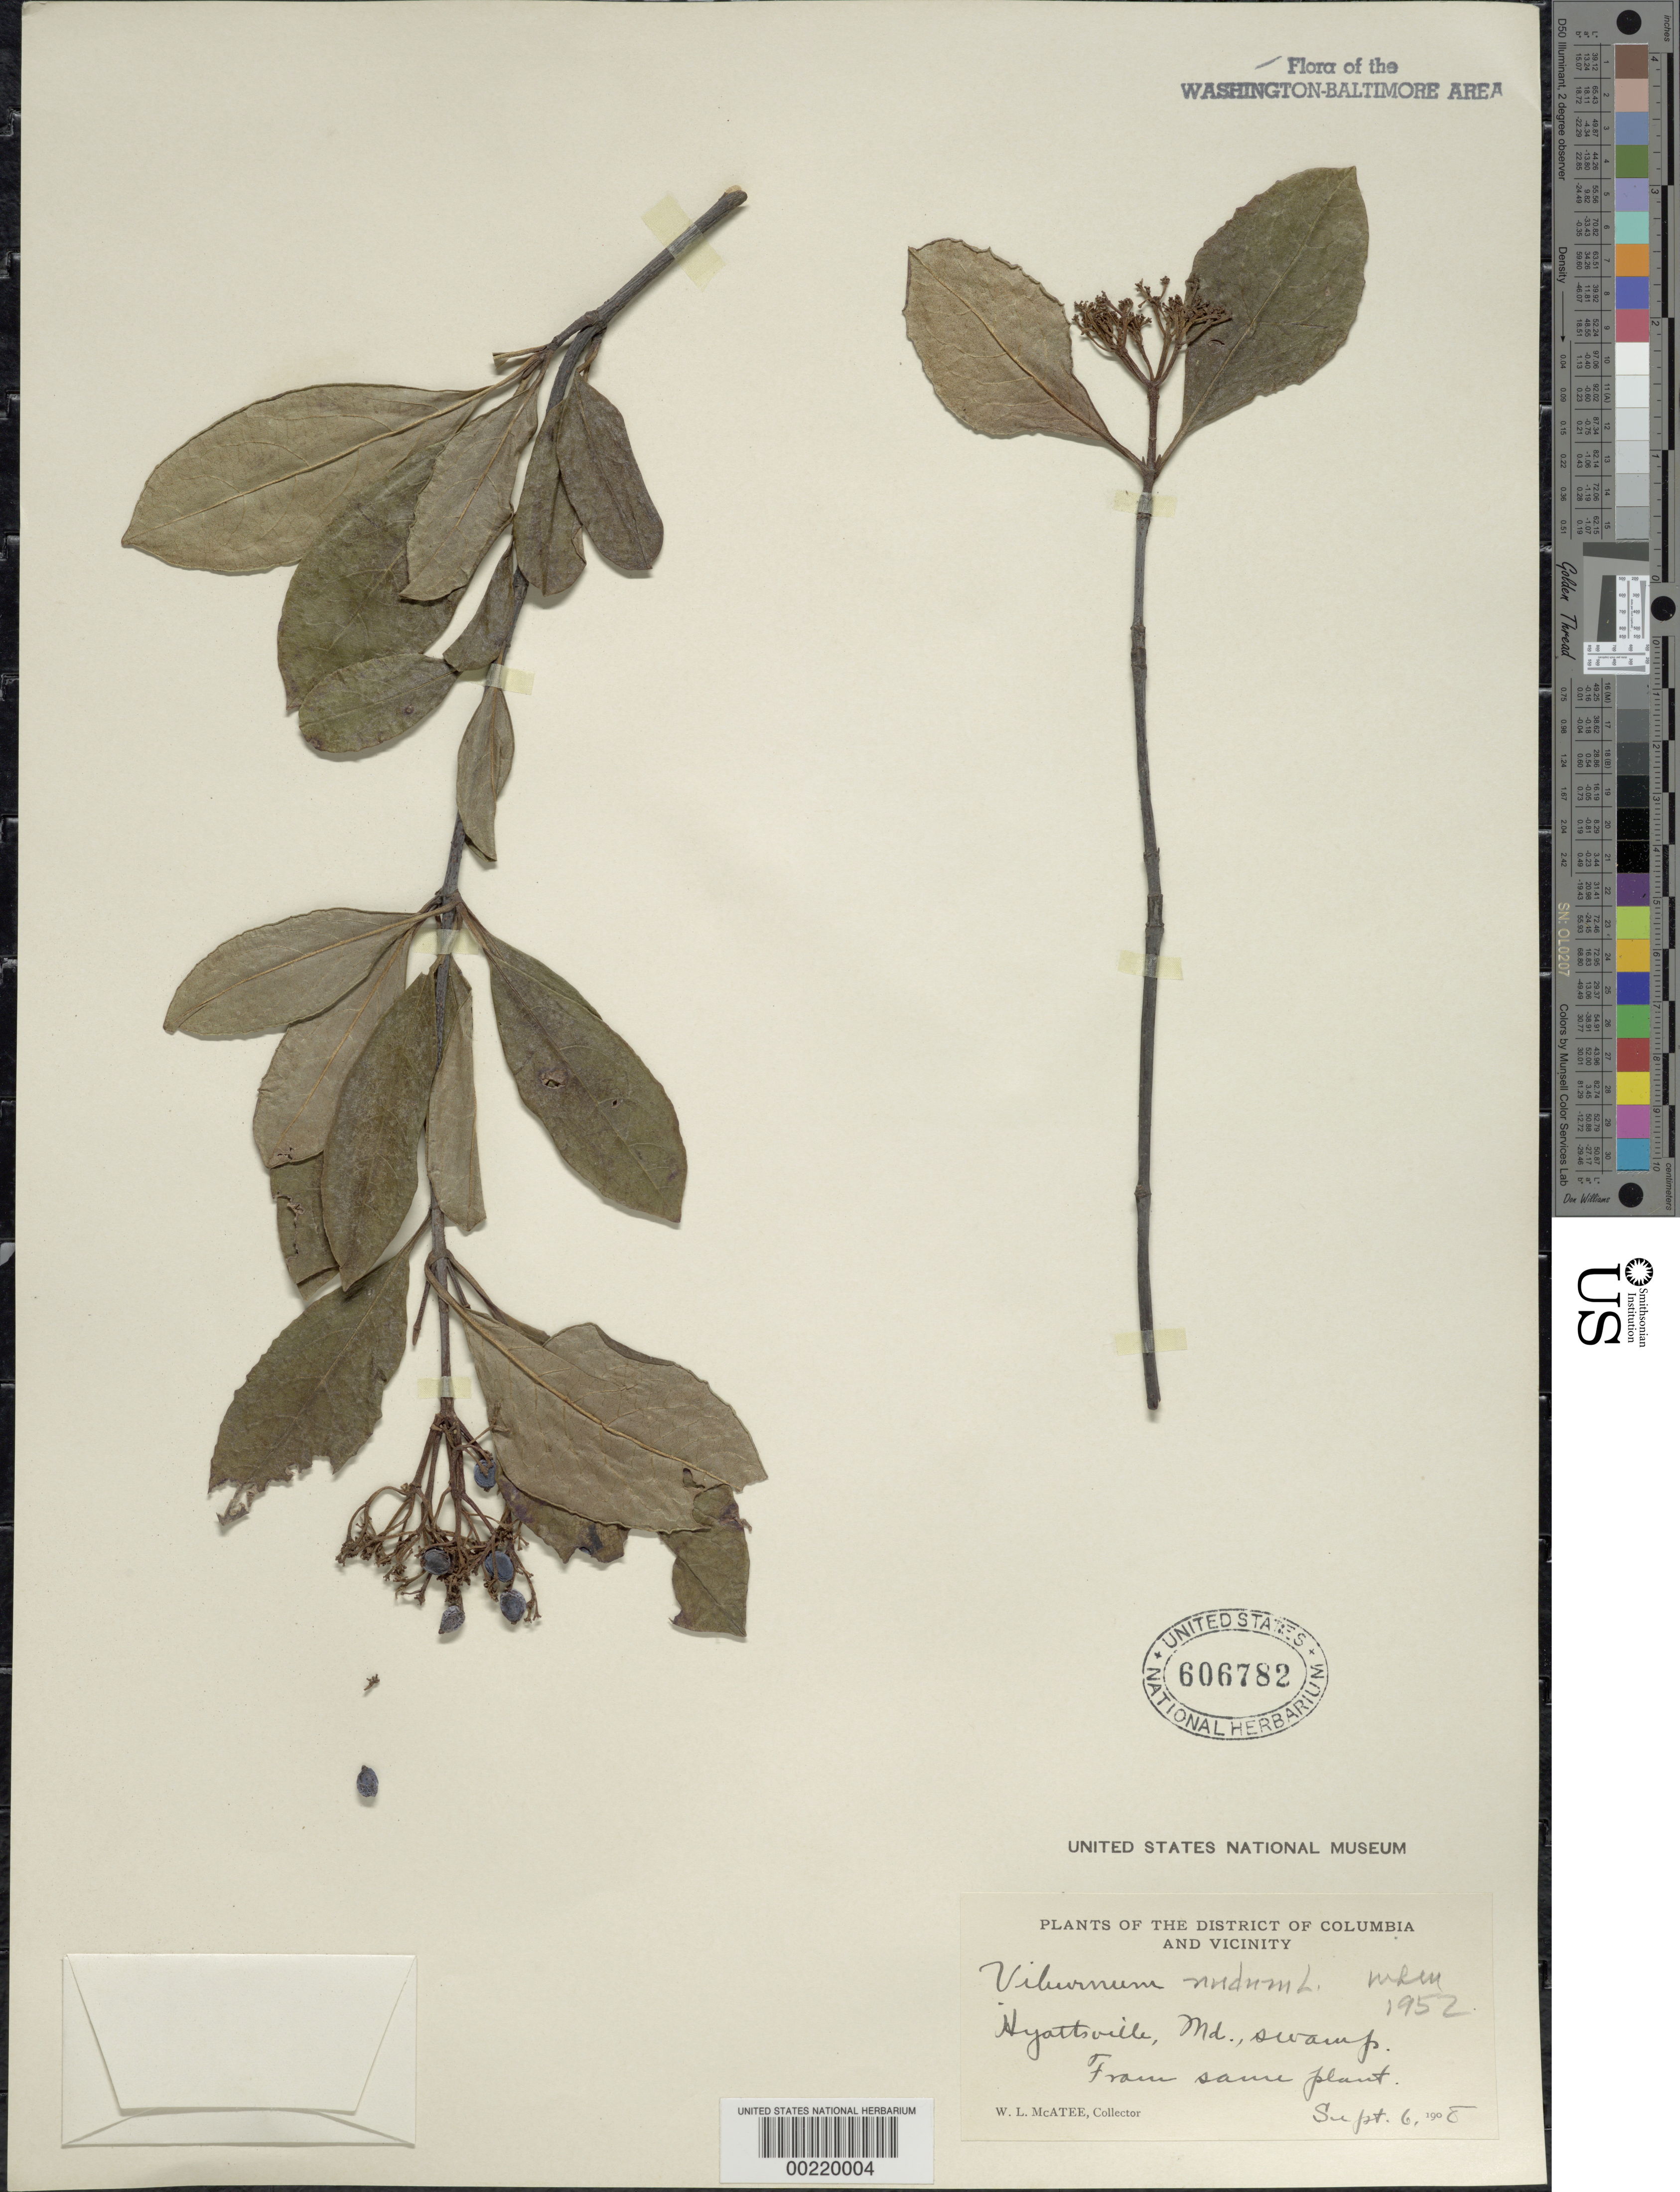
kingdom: Plantae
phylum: Tracheophyta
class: Magnoliopsida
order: Dipsacales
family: Viburnaceae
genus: Viburnum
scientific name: Viburnum nudum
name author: L.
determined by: McAtee, W. L.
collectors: W. McAtee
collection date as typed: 06 Sep 1908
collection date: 1908-09-06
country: United States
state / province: Maryland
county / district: Prince George's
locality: Hyattsville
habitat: Swamp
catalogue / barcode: US 606782